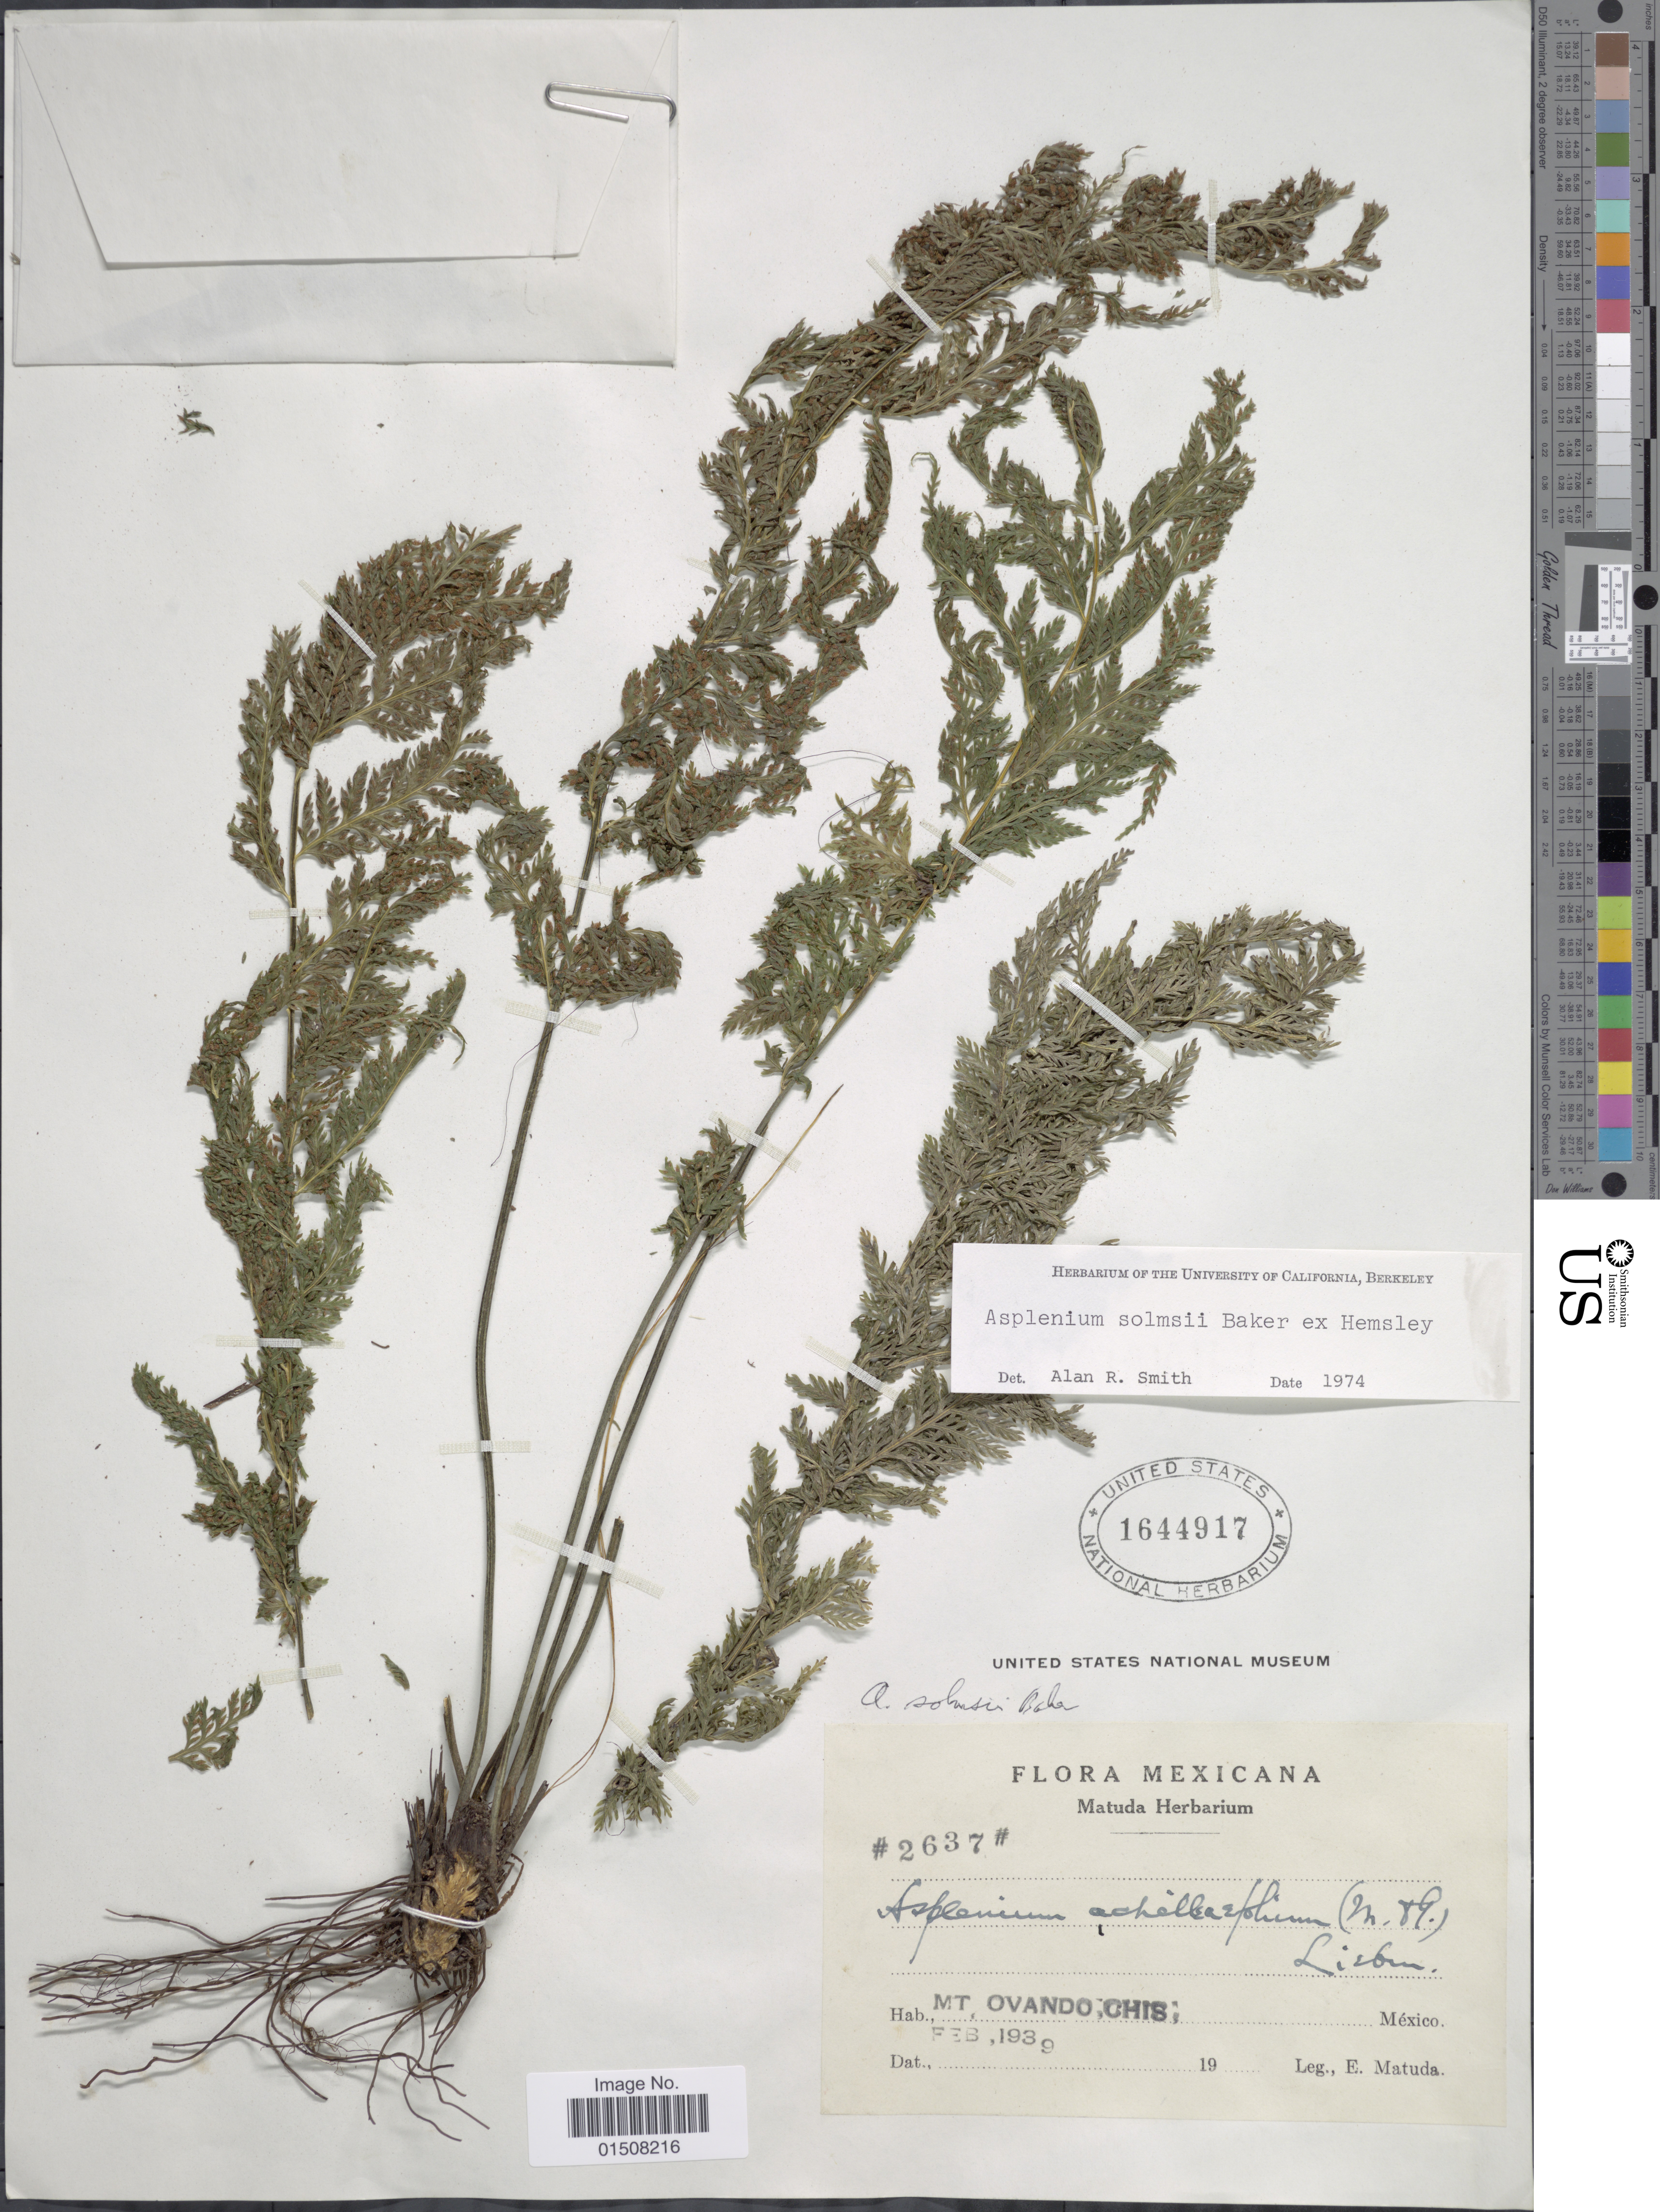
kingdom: Plantae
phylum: Tracheophyta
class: Polypodiopsida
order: Polypodiales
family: Aspleniaceae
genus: Asplenium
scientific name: Asplenium solmsii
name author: Baker ex J.H. Hemsl.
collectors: E. Matuda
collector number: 2637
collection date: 1939-02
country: Mexico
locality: Mt. Ovando, Chis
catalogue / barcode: US 1644917